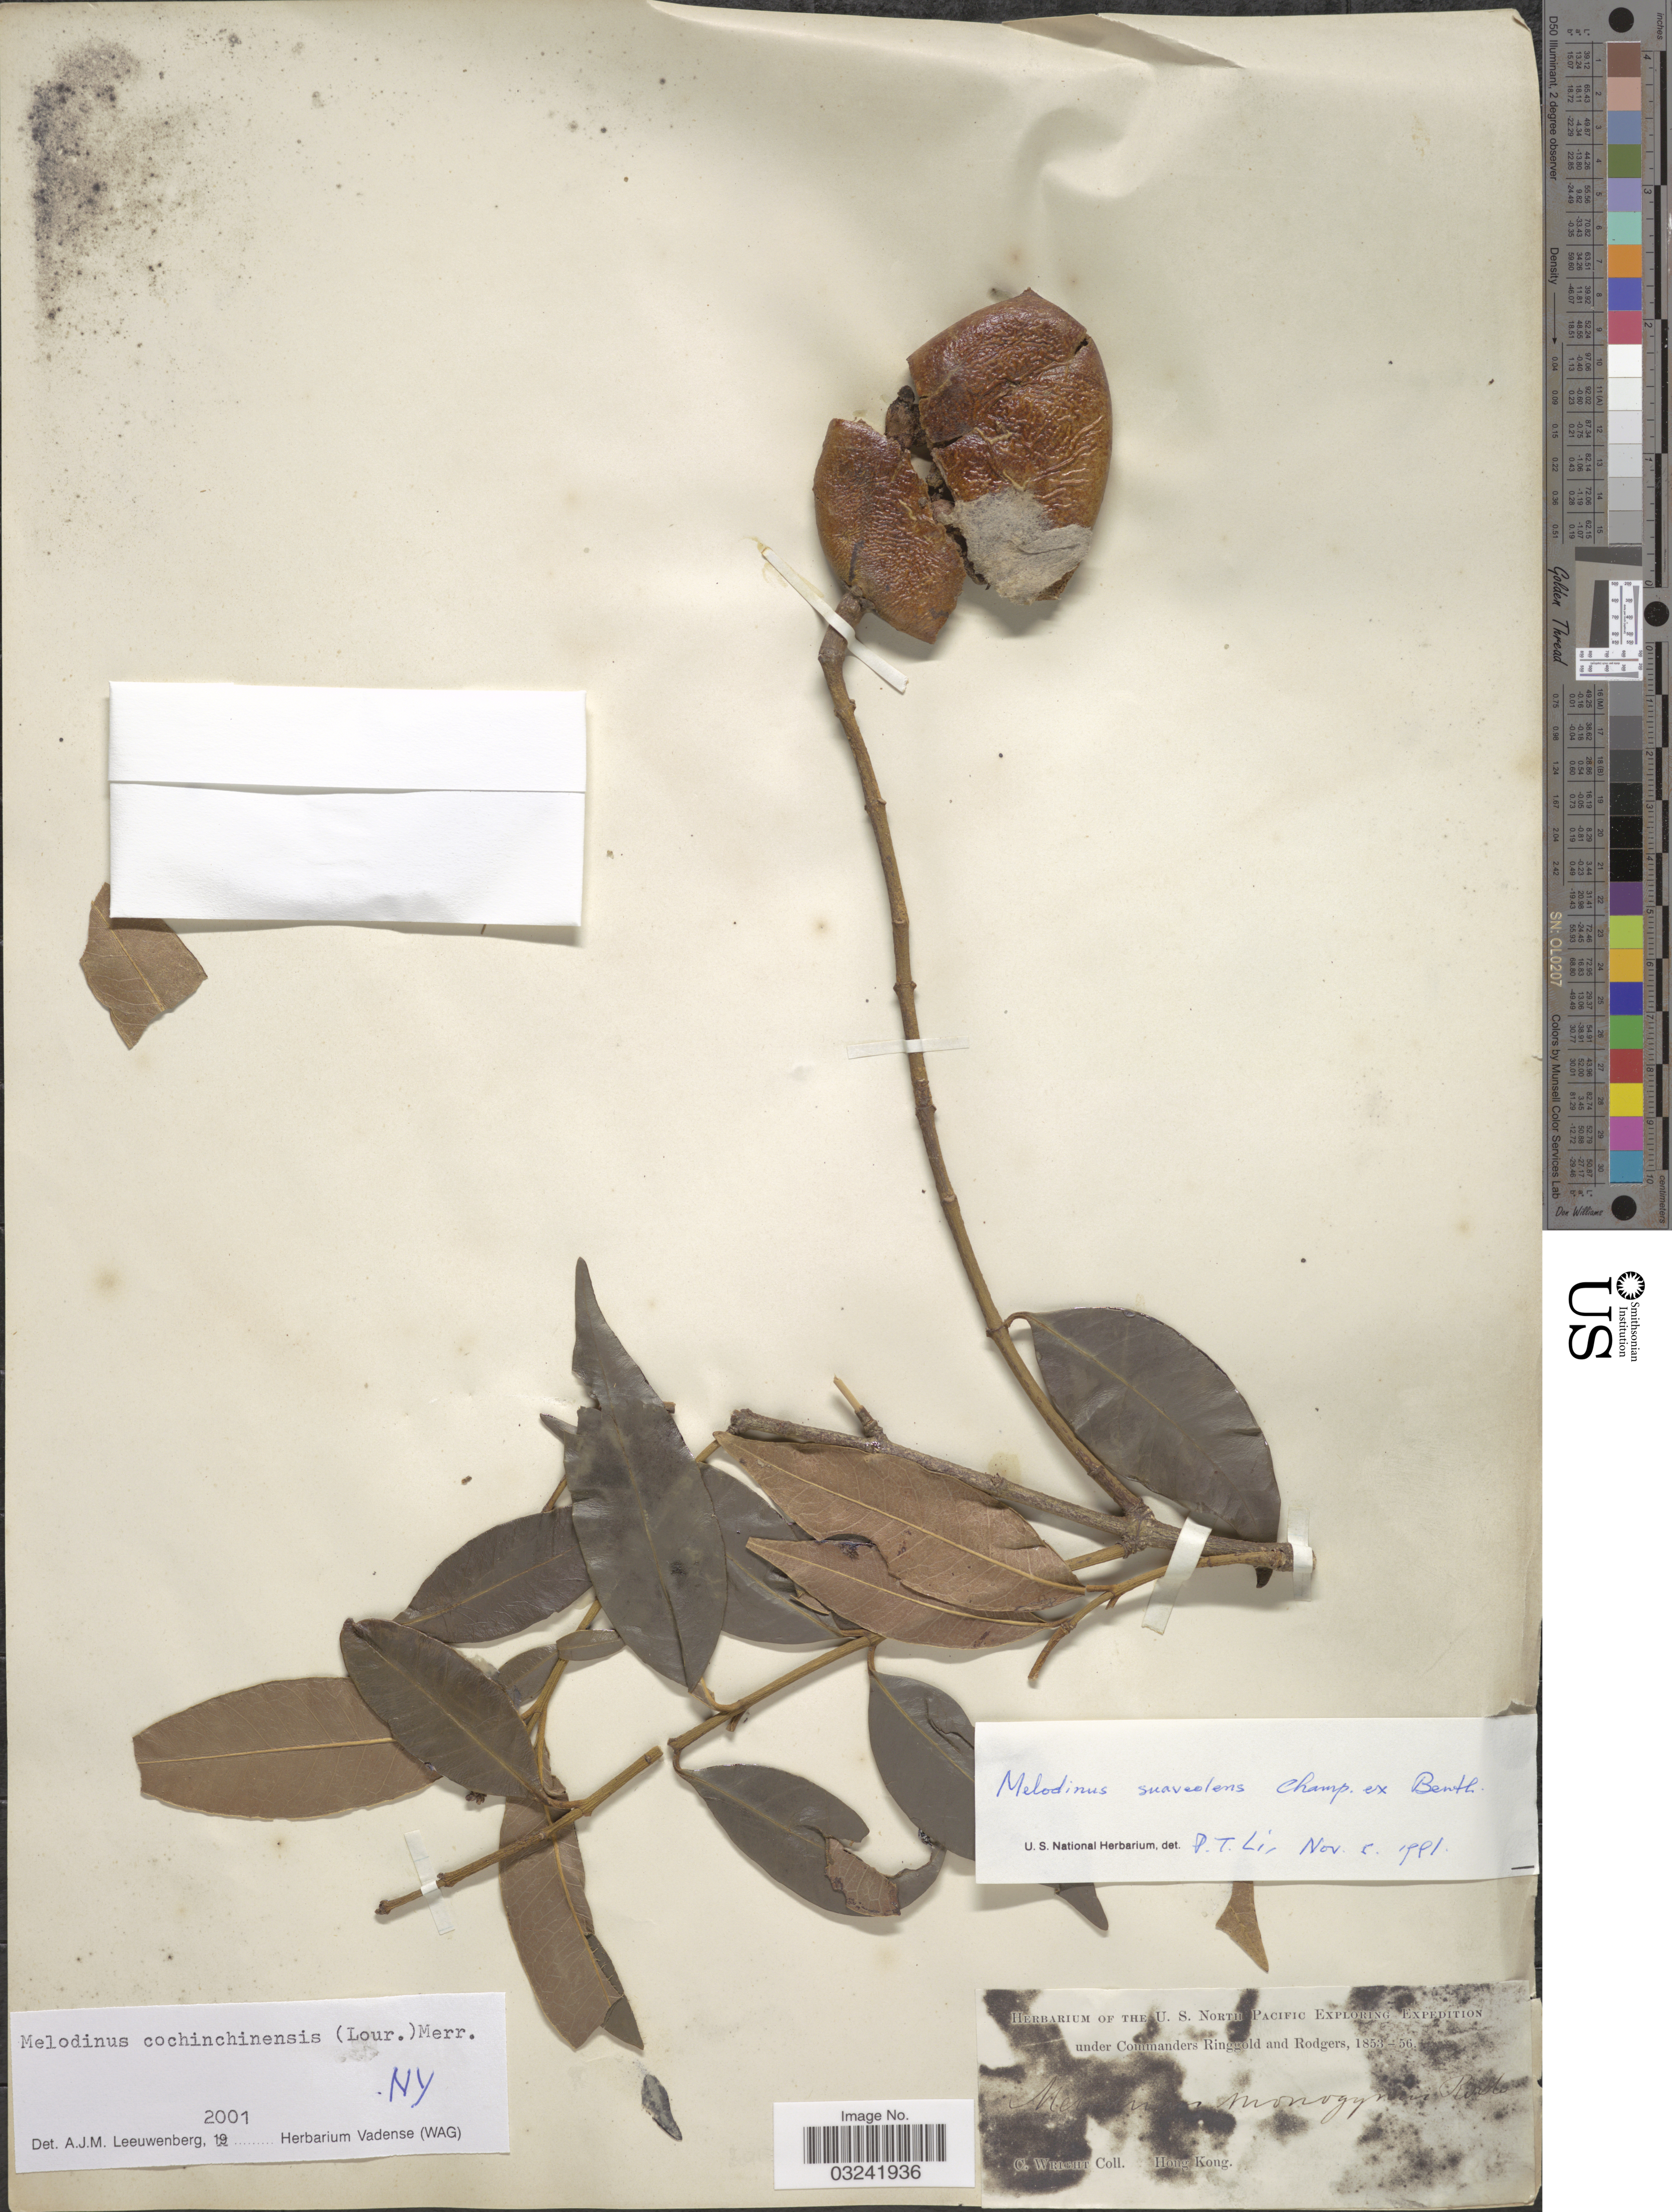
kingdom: Plantae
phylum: Tracheophyta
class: Magnoliopsida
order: Gentianales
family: Apocynaceae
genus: Melodinus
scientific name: Melodinus cochinchinensis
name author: (Lour.) Merr.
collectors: C. Wright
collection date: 1853/1856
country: China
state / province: Hong Kong